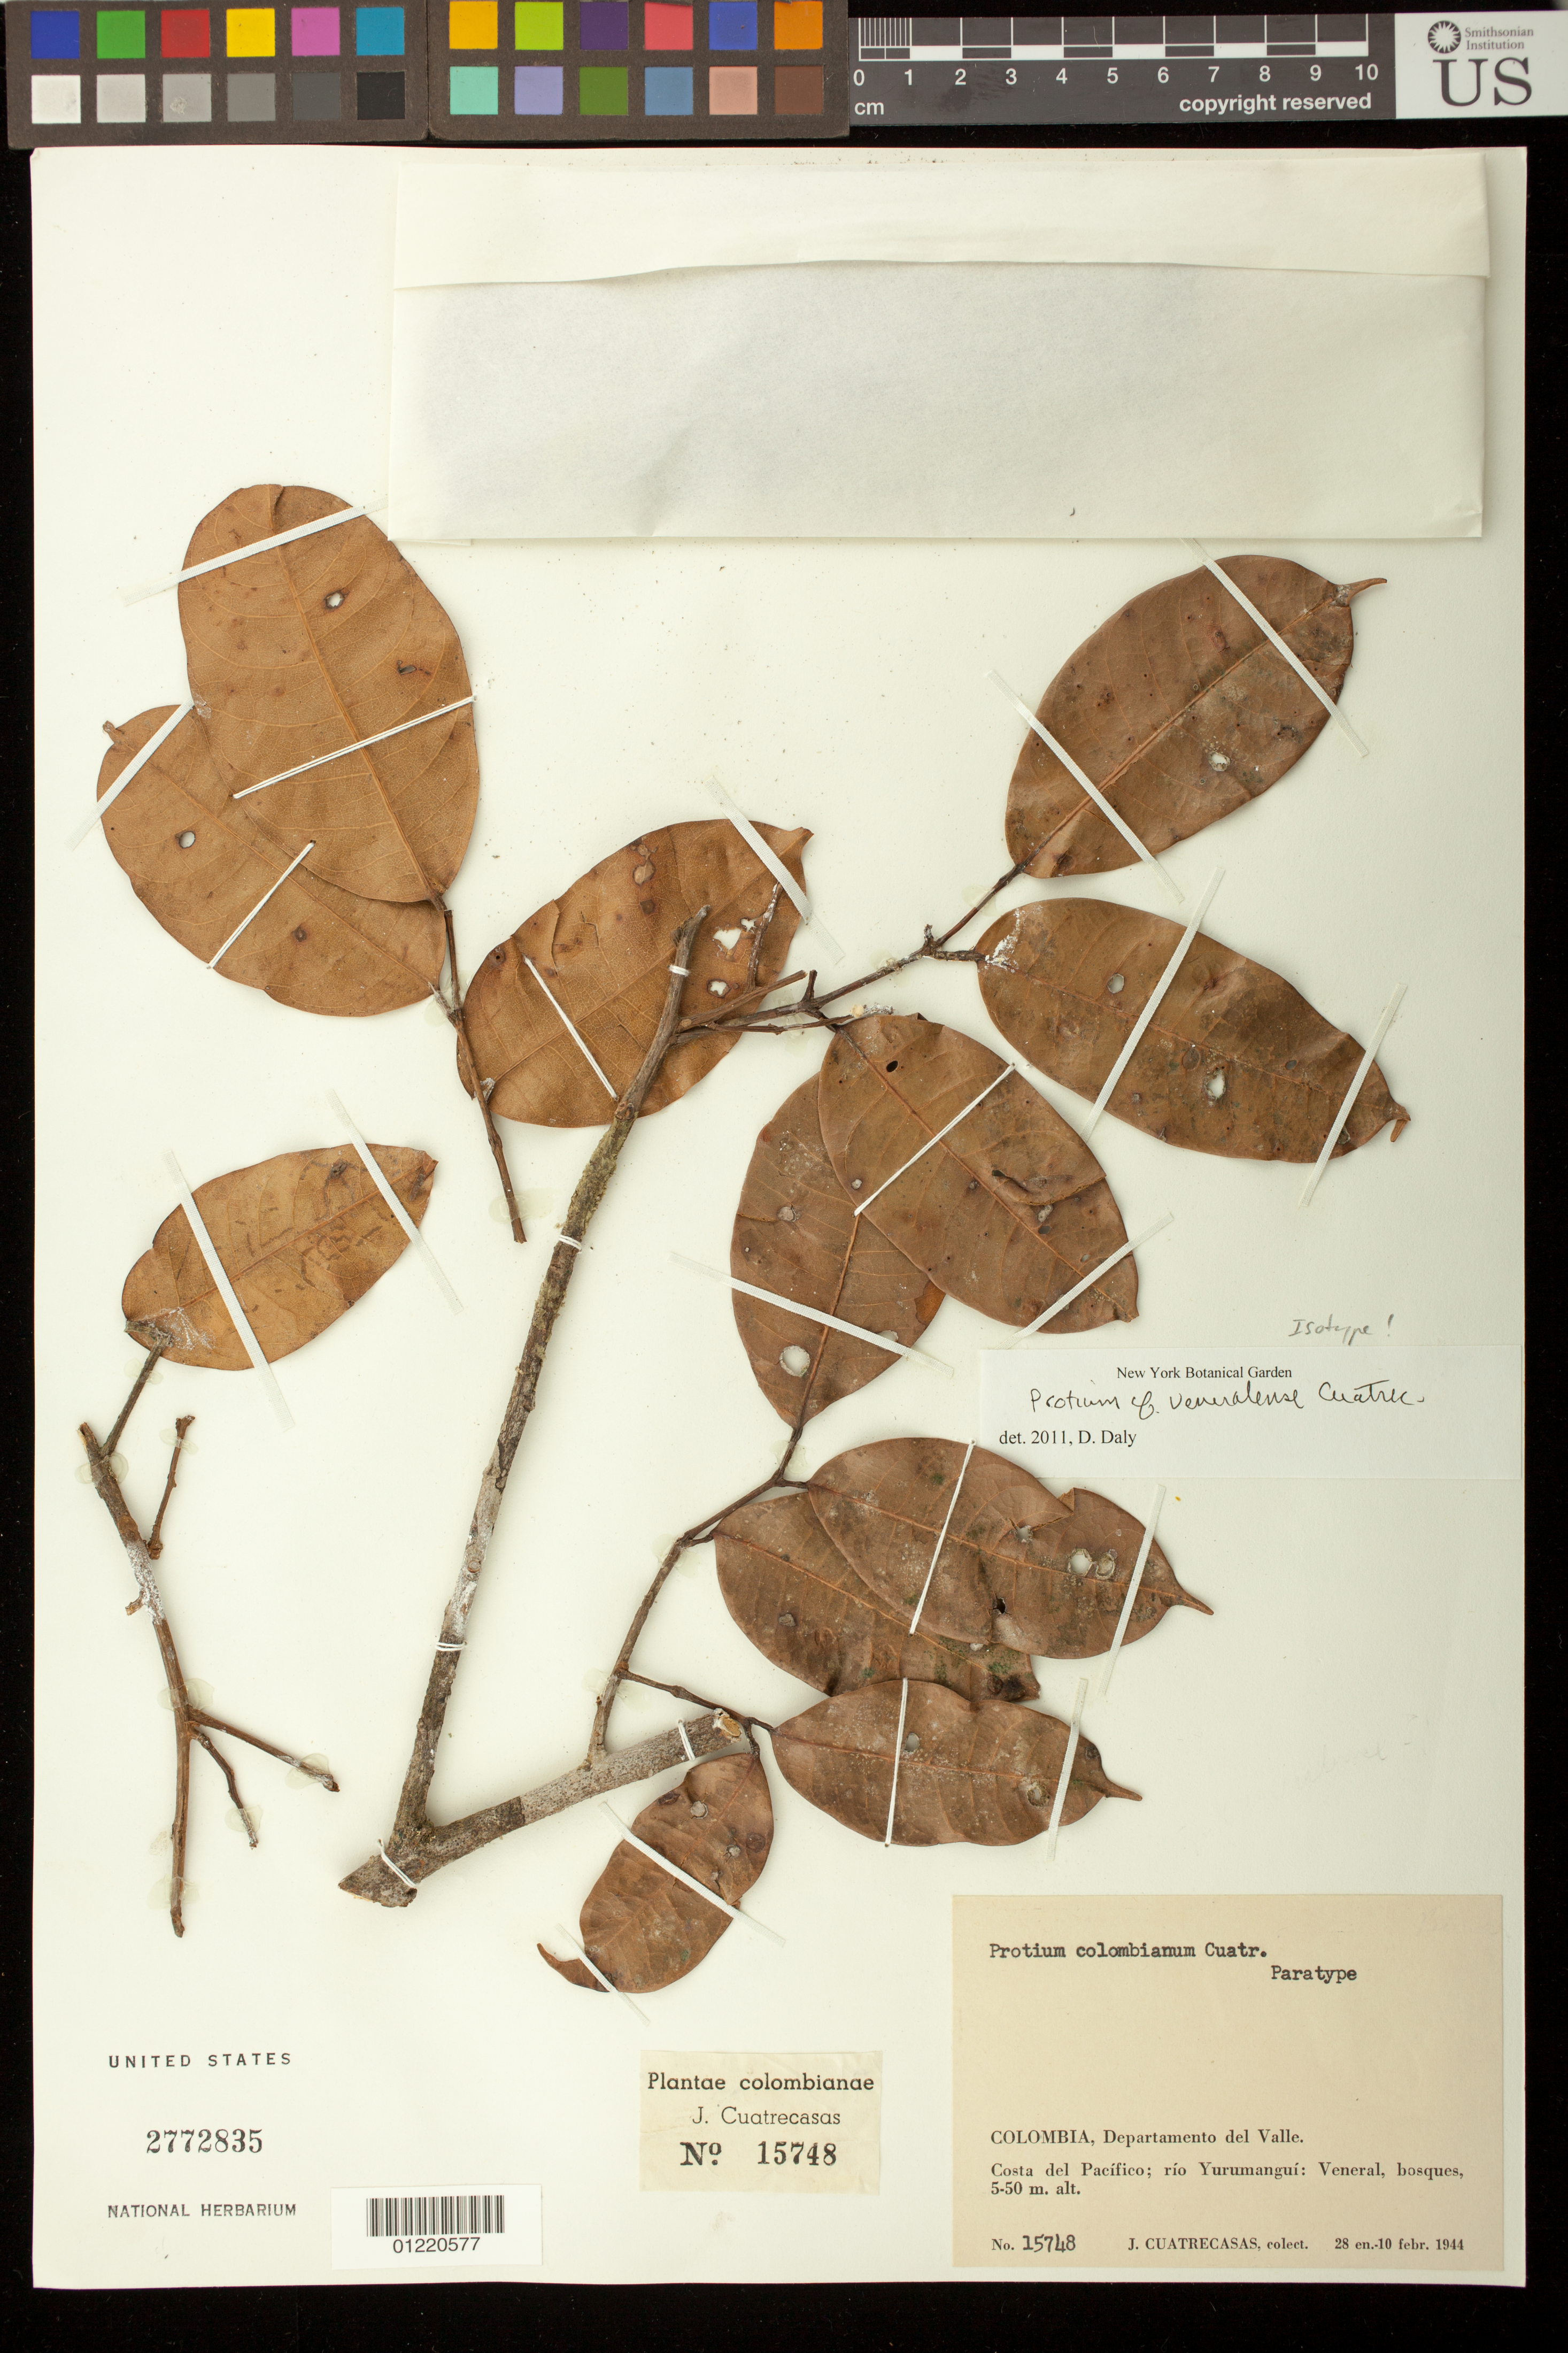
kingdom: Plantae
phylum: Tracheophyta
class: Magnoliopsida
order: Sapindales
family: Burseraceae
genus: Protium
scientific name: Protium veneralense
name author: Cuatrec.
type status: Isotype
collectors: J. Cuatrecasas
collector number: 15748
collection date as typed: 29 Jan 1944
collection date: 1944-01-29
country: Colombia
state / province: Valle del Cauca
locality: Departamento del Valle. Costa del Pacifico; río Yurumanguí: Veneral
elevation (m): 5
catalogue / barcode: US 2772835